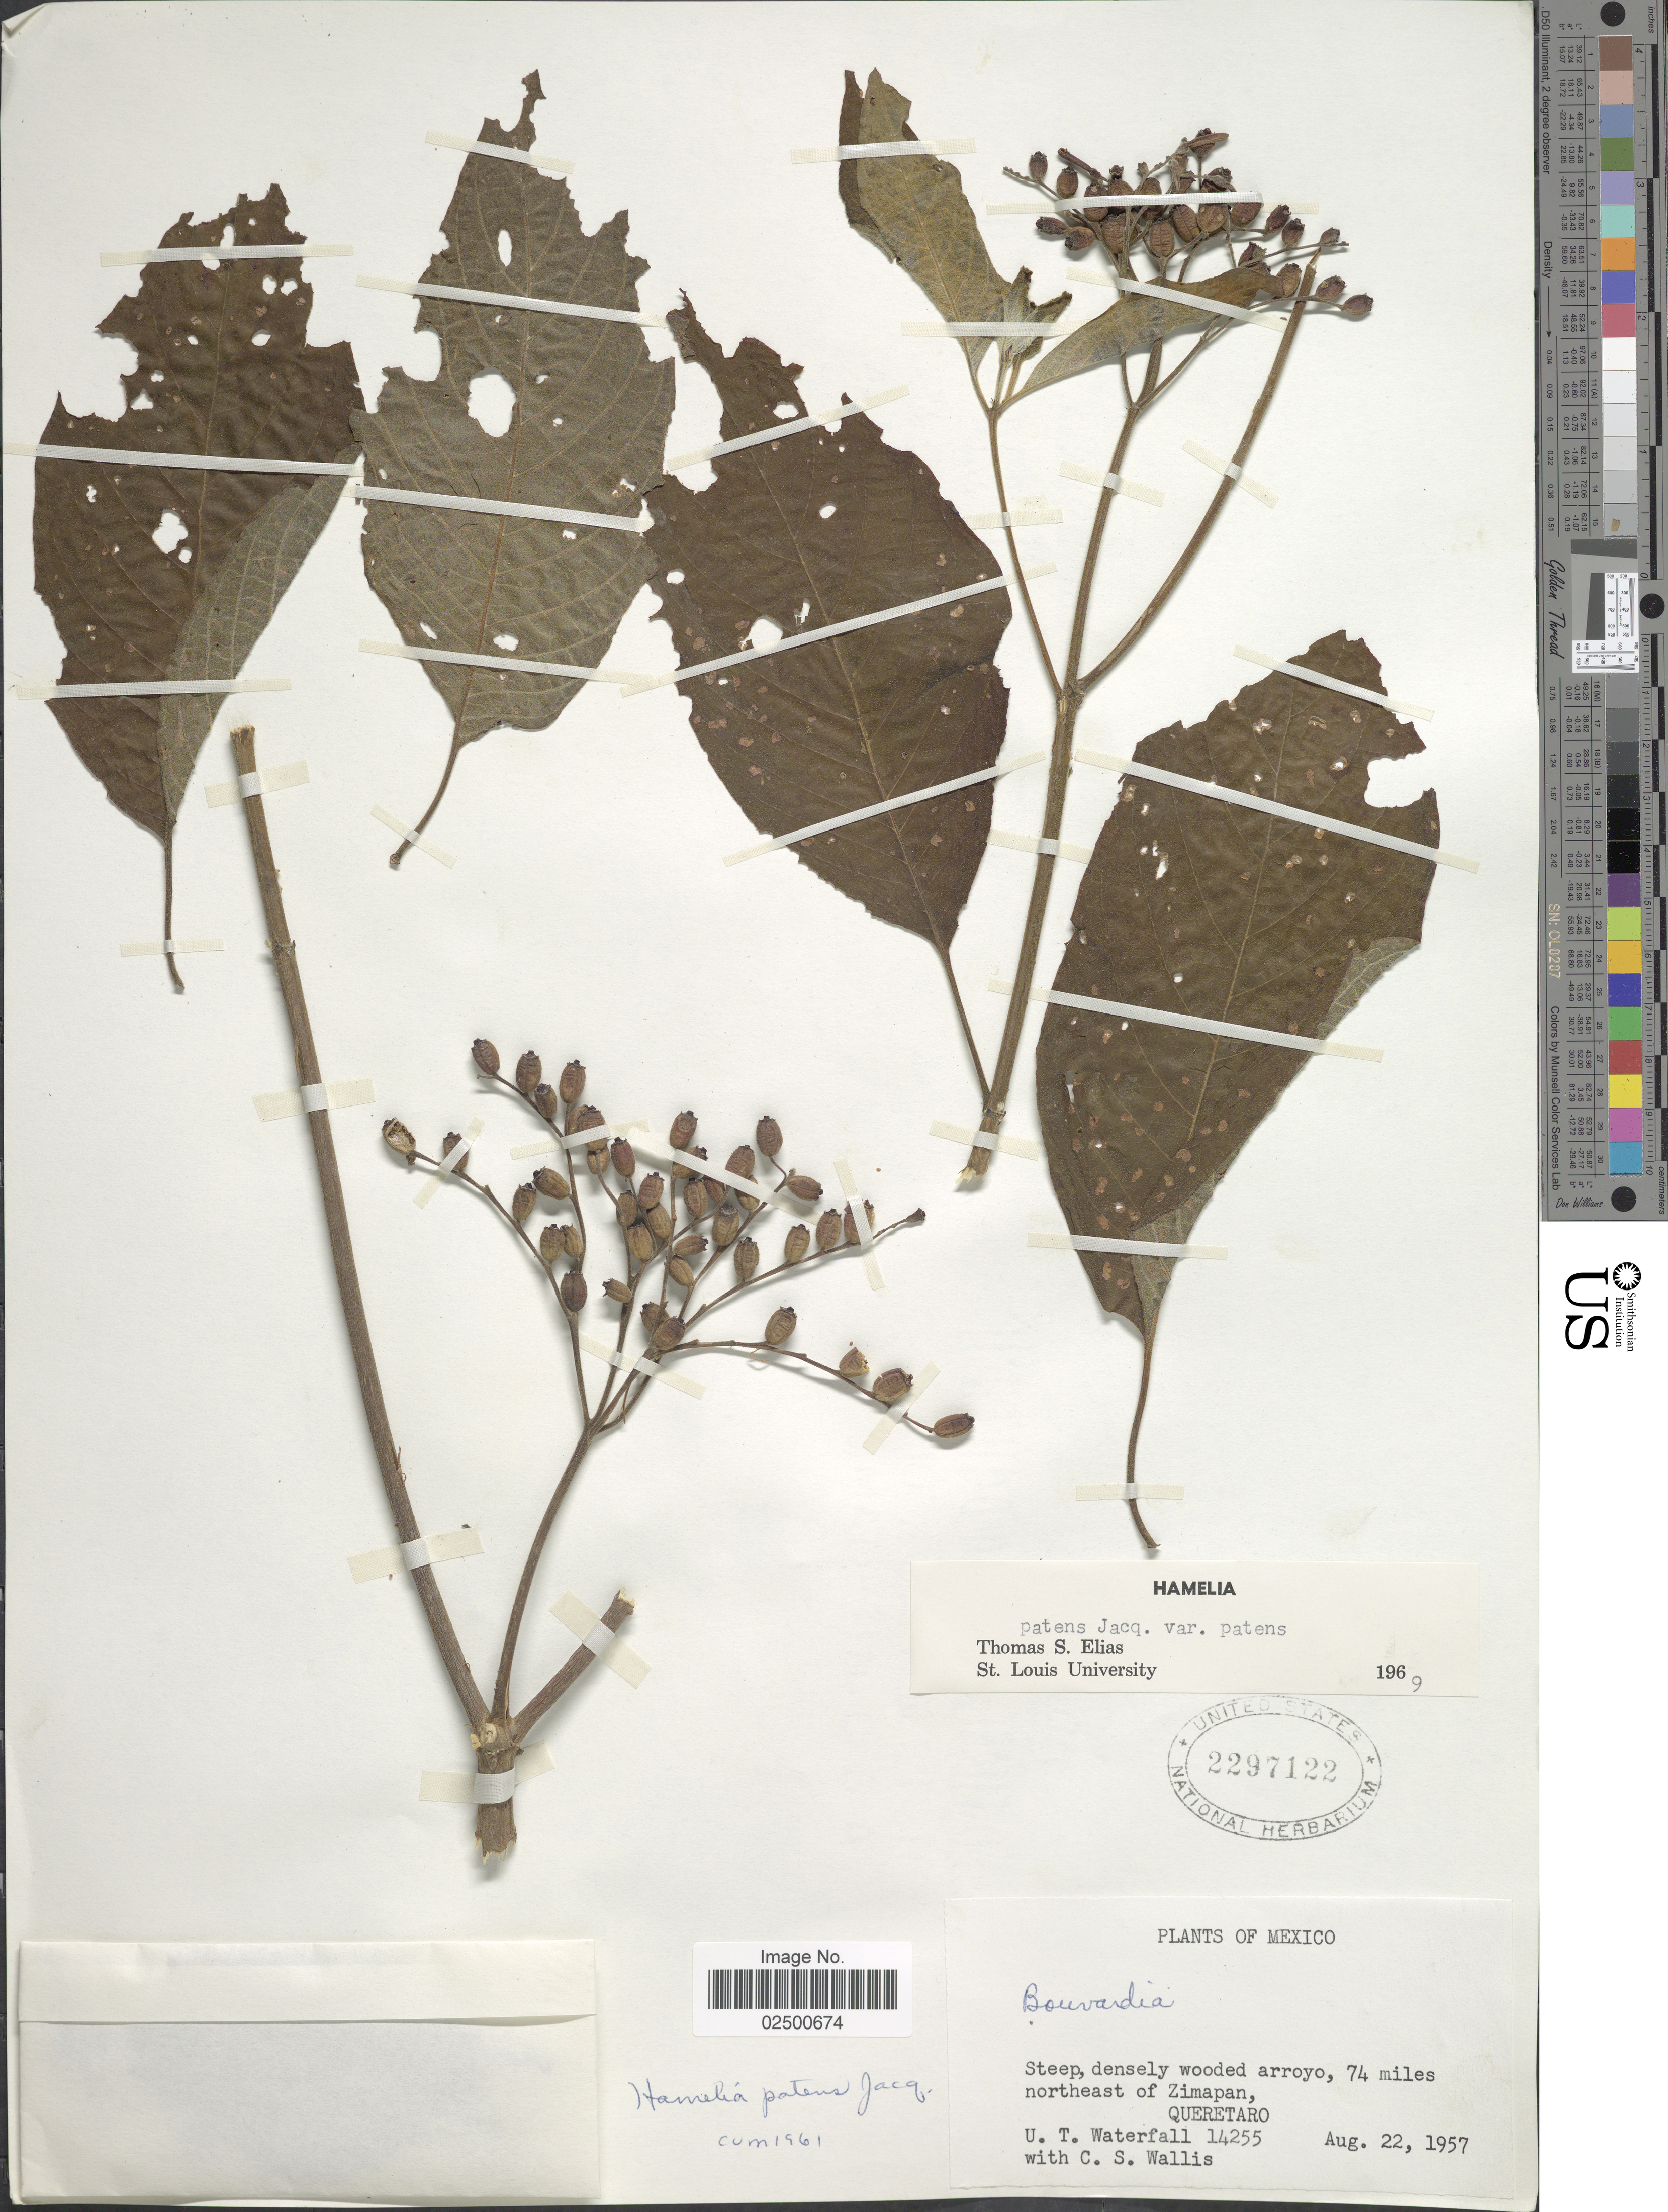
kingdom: Plantae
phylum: Tracheophyta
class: Magnoliopsida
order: Gentianales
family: Rubiaceae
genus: Hamelia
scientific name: Hamelia patens var. patens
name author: Jacq.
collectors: U. T. Waterfall & C. S. Wallis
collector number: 14255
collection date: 1957-08-22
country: Mexico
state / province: Querétaro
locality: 74 miles northeast of Zimapan.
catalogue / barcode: US 2297122